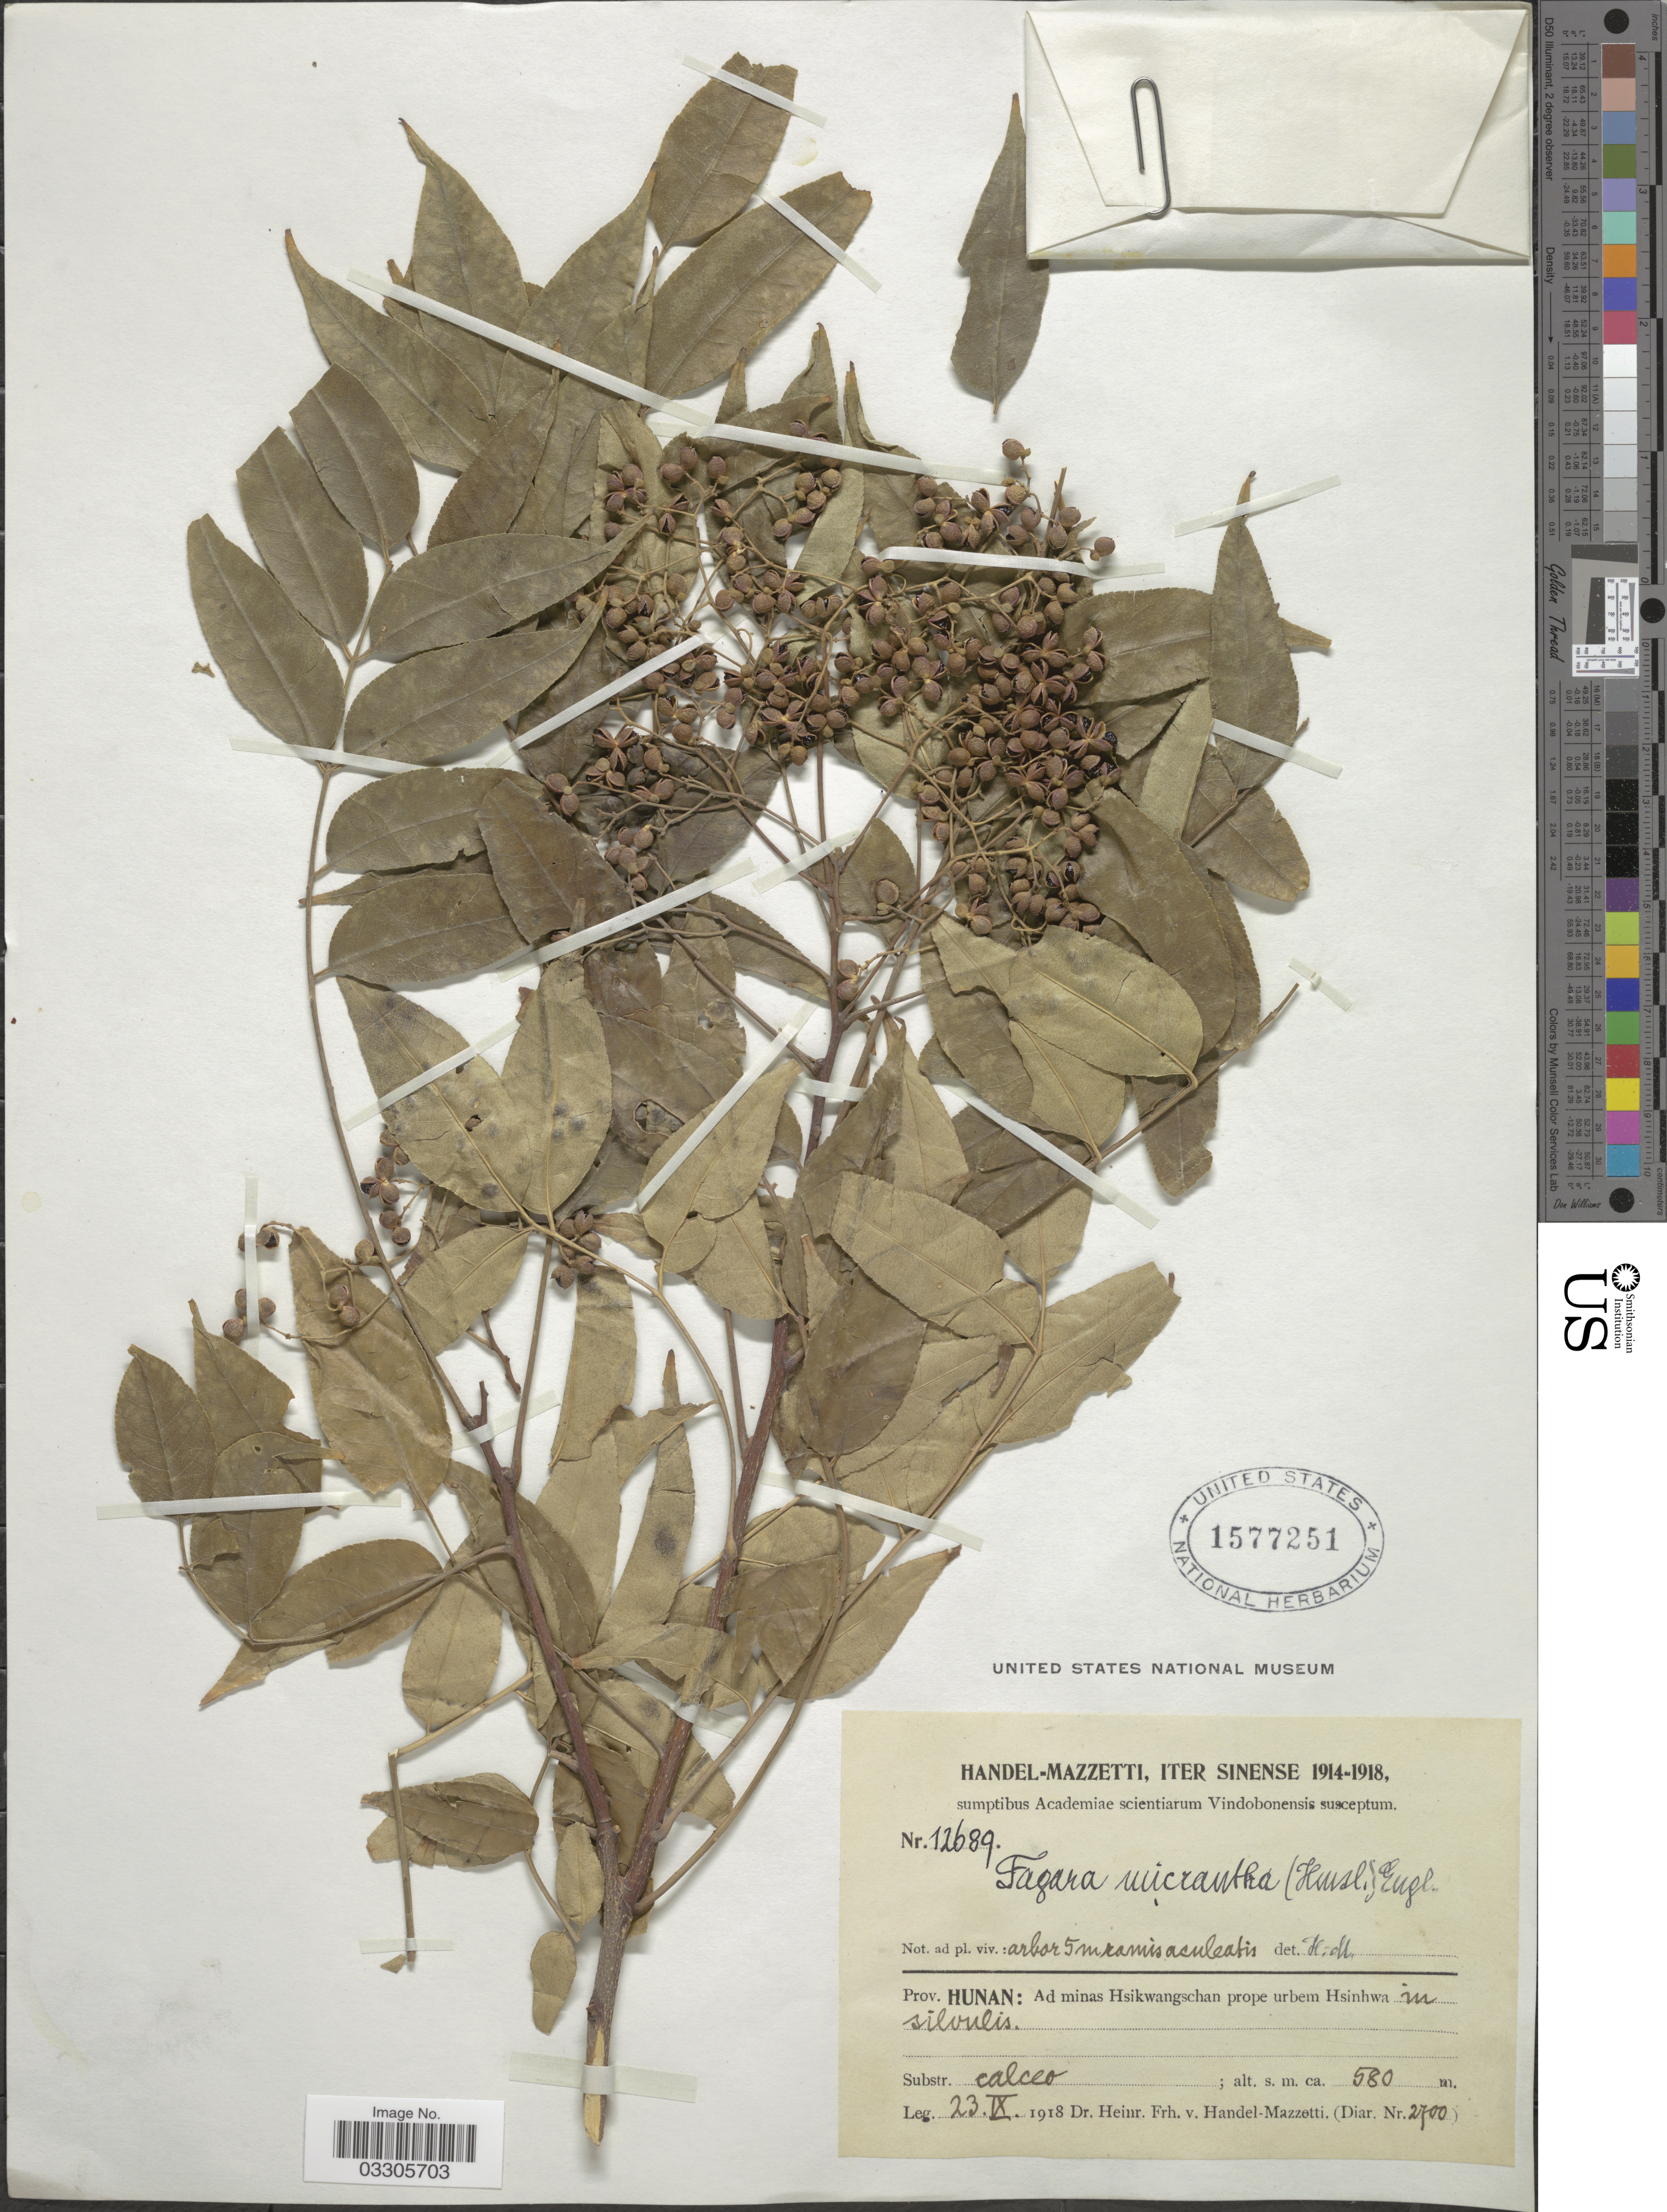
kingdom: Plantae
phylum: Tracheophyta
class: Magnoliopsida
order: Sapindales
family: Rutaceae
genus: Zanthoxylum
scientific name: Zanthoxylum micranthum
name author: Hemsl.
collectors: H. Handel-Mazzetti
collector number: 12689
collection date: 1918-09-23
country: China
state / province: Hunan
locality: Ad minas Hsikwangschan prope urbem Hsinhwa in silvulis.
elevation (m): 580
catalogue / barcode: US 1577251